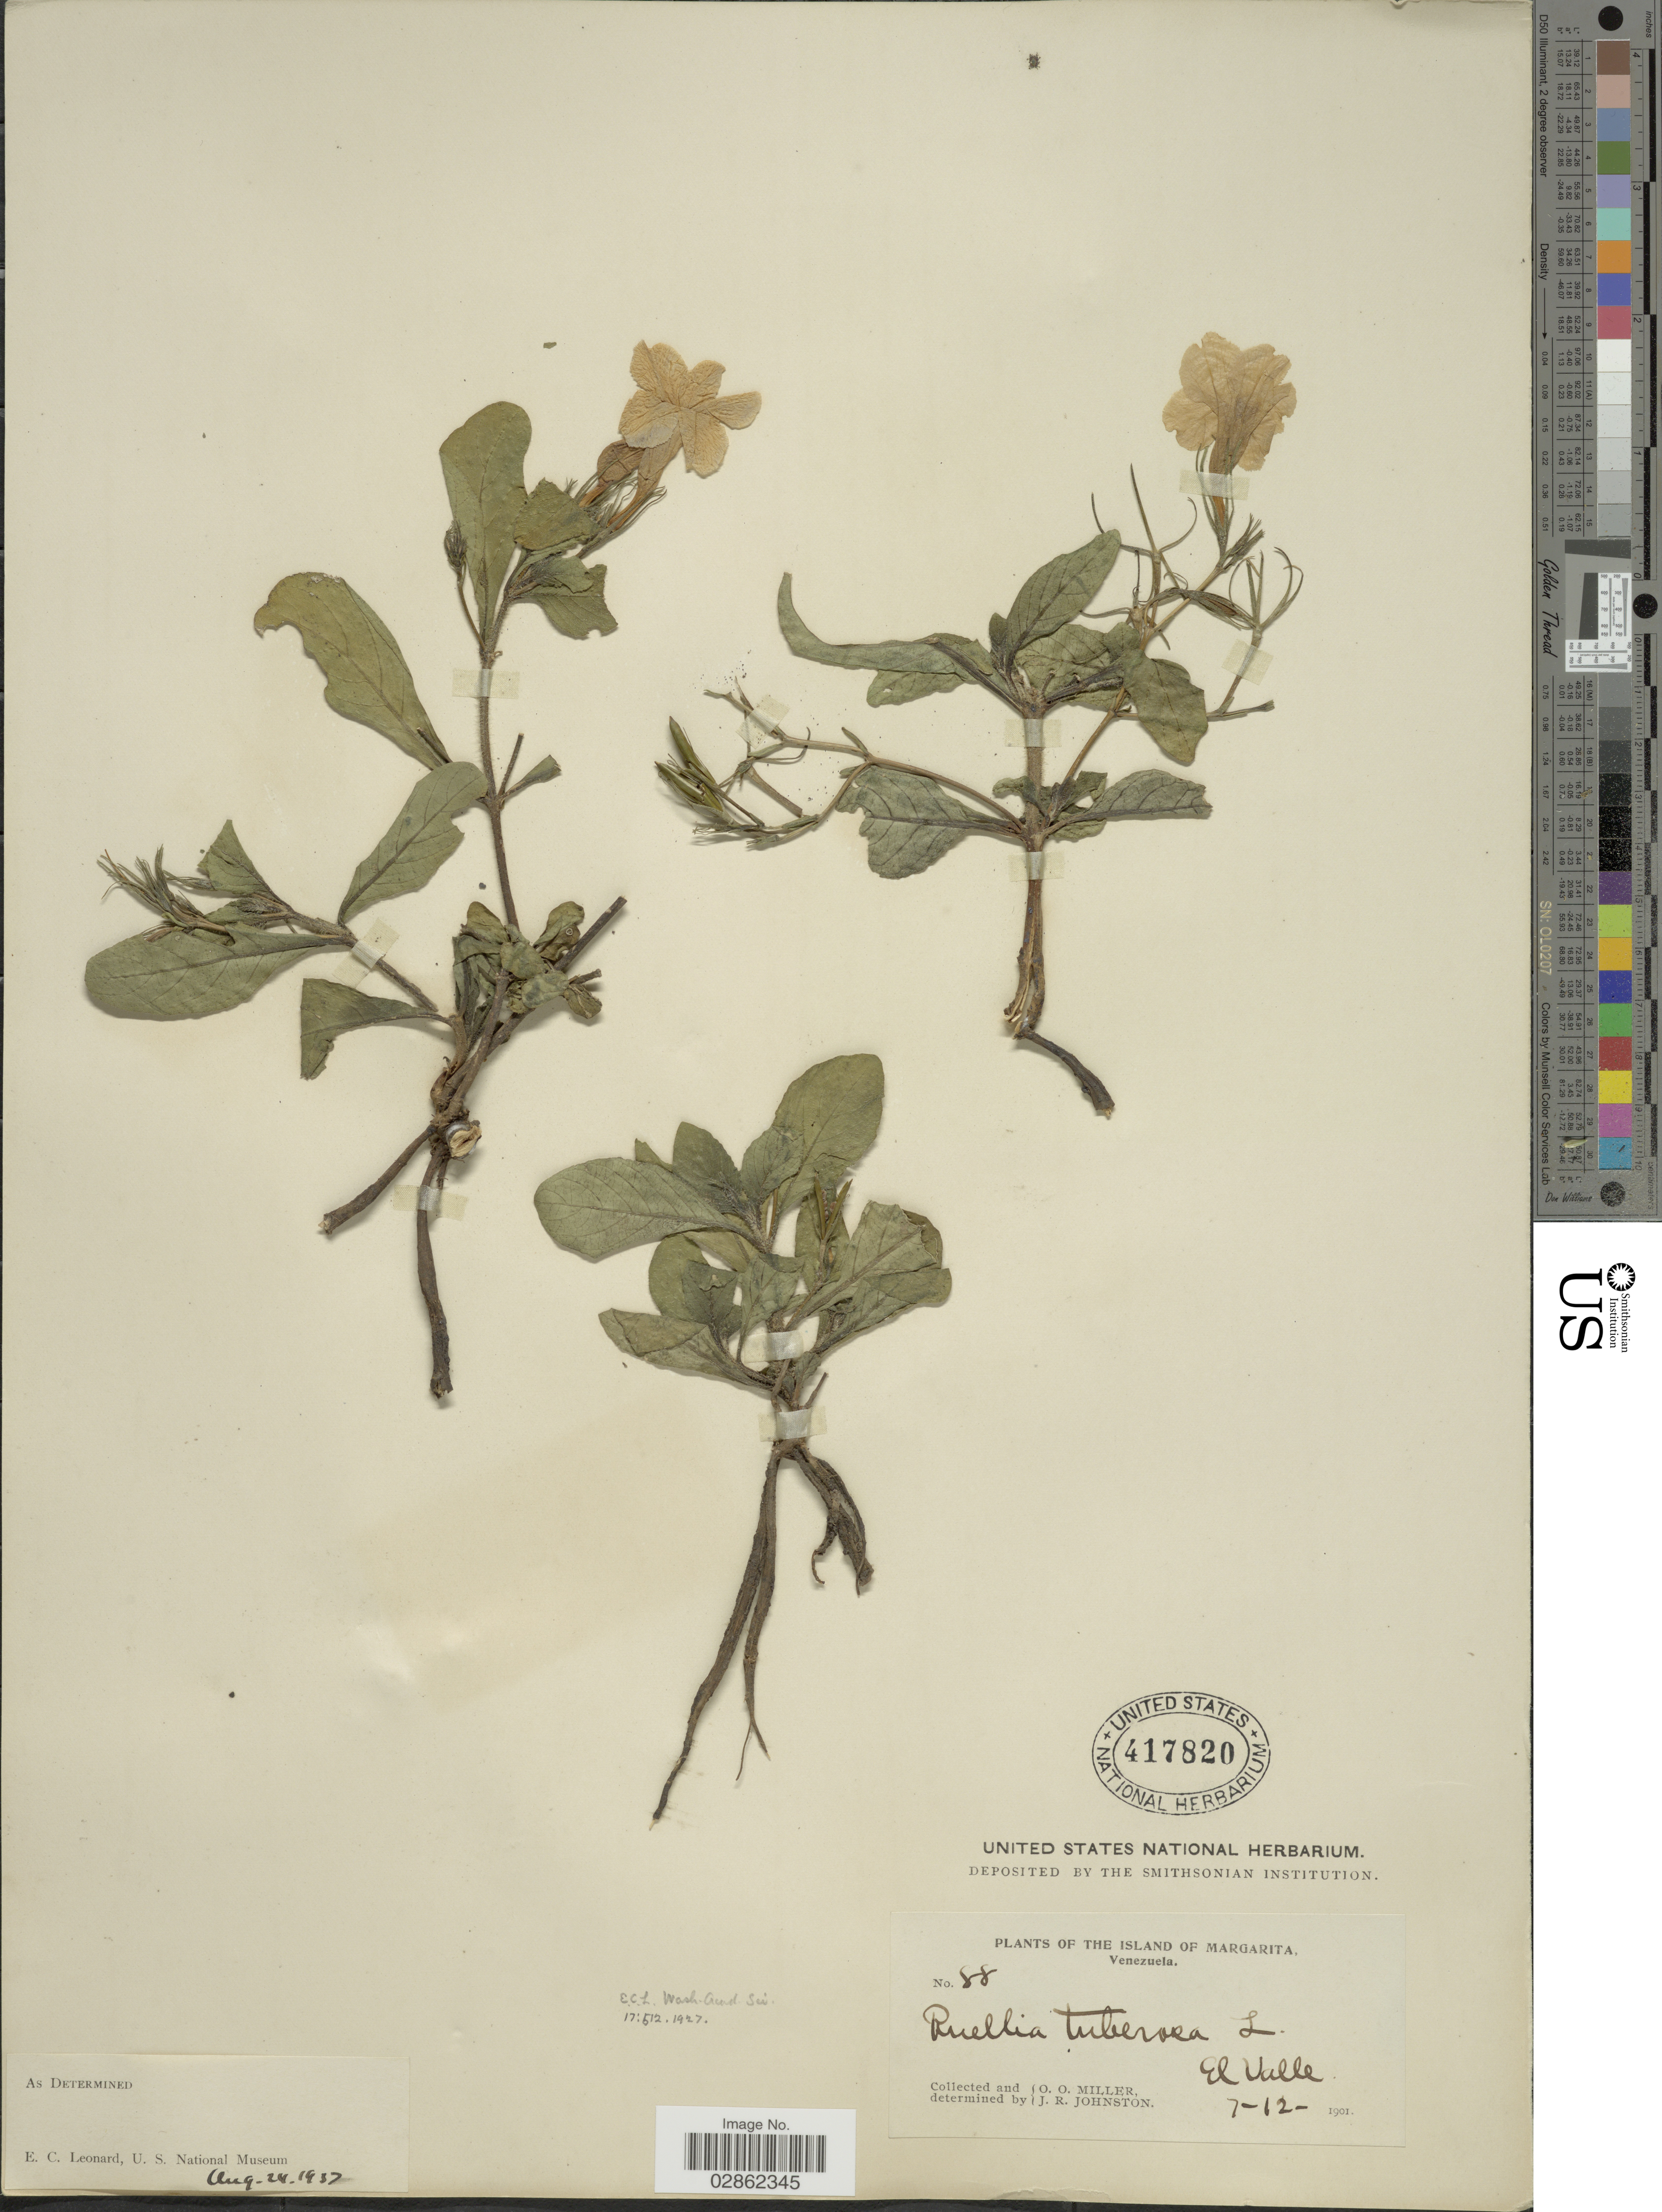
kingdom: Plantae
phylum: Tracheophyta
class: Magnoliopsida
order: Lamiales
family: Acanthaceae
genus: Ruellia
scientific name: Ruellia tuberosa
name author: L.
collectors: O. O. Miller & J. Johnston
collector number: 88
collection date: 1901-12-07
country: Venezuela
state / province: Nueva Esparta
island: Margarita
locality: The Island of Margarita. El Valle.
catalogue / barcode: US 417820